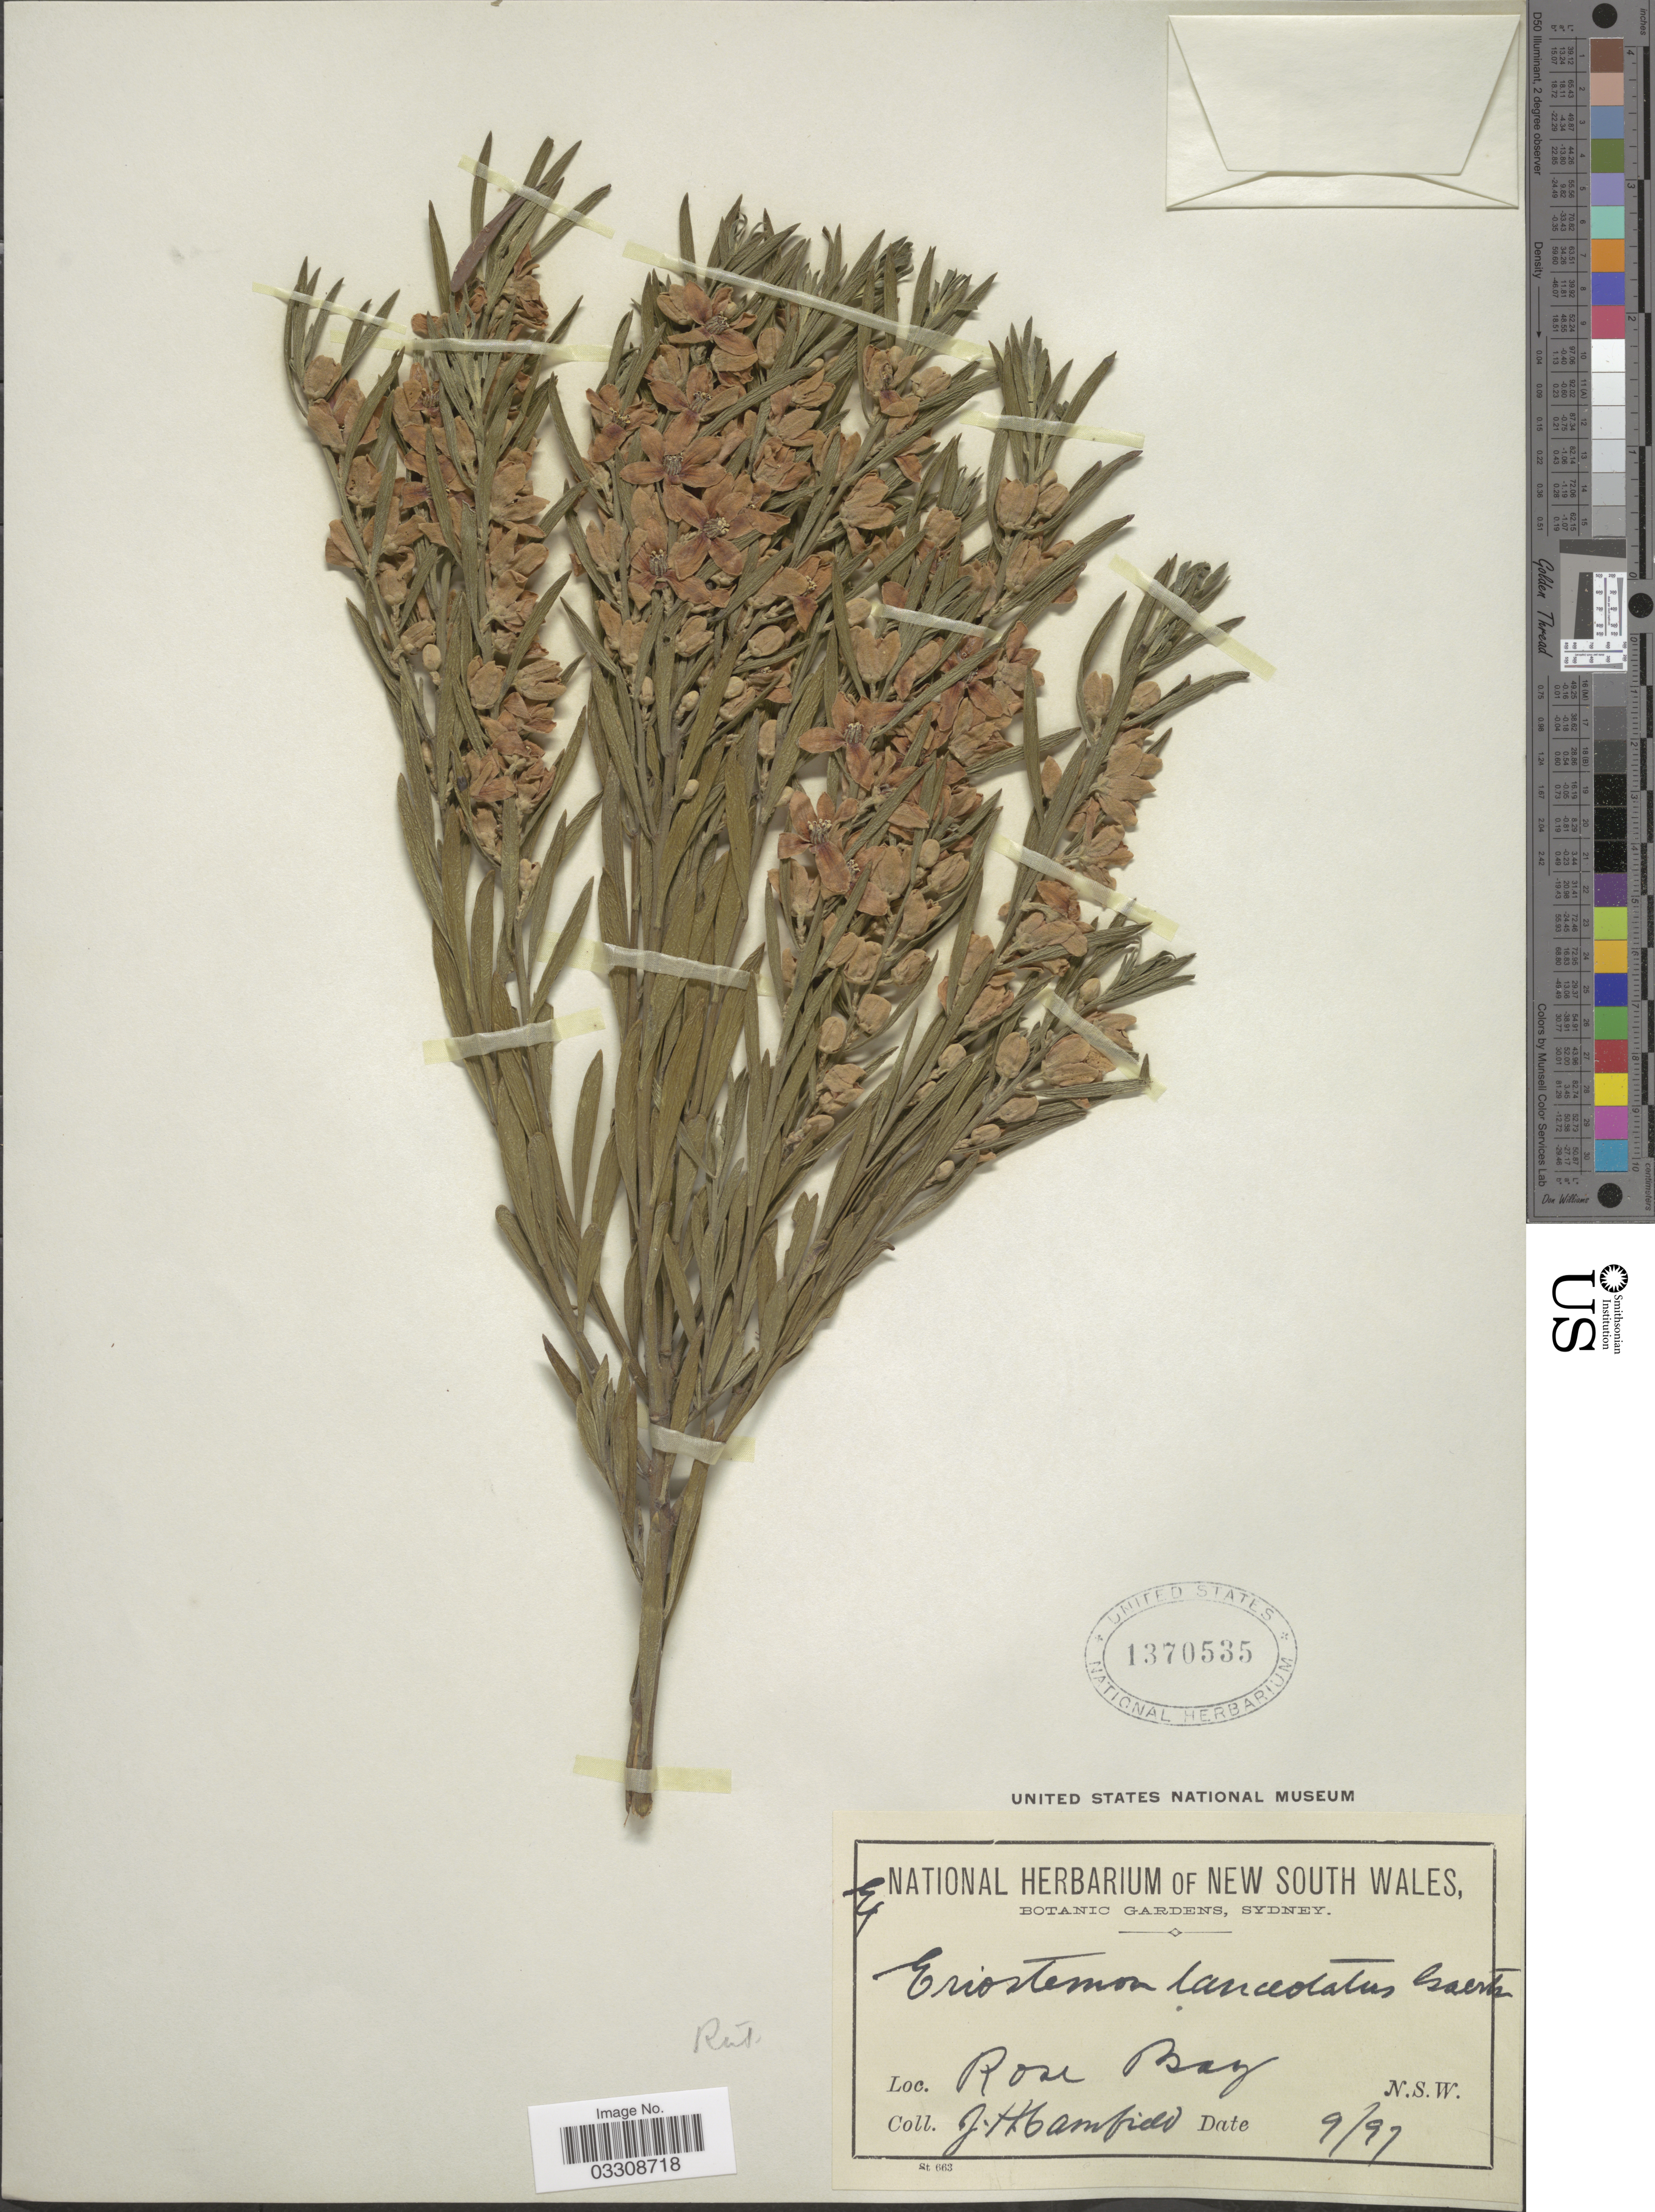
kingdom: Plantae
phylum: Tracheophyta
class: Magnoliopsida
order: Sapindales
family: Rutaceae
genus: Eriostemon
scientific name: Eriostemon lanceolatus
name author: C.F. Gaertn.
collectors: J. Camfield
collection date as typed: Transcribed d/m/y: /9/97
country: Australia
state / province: New South Wales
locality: Rose Bay.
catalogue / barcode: US 1370535